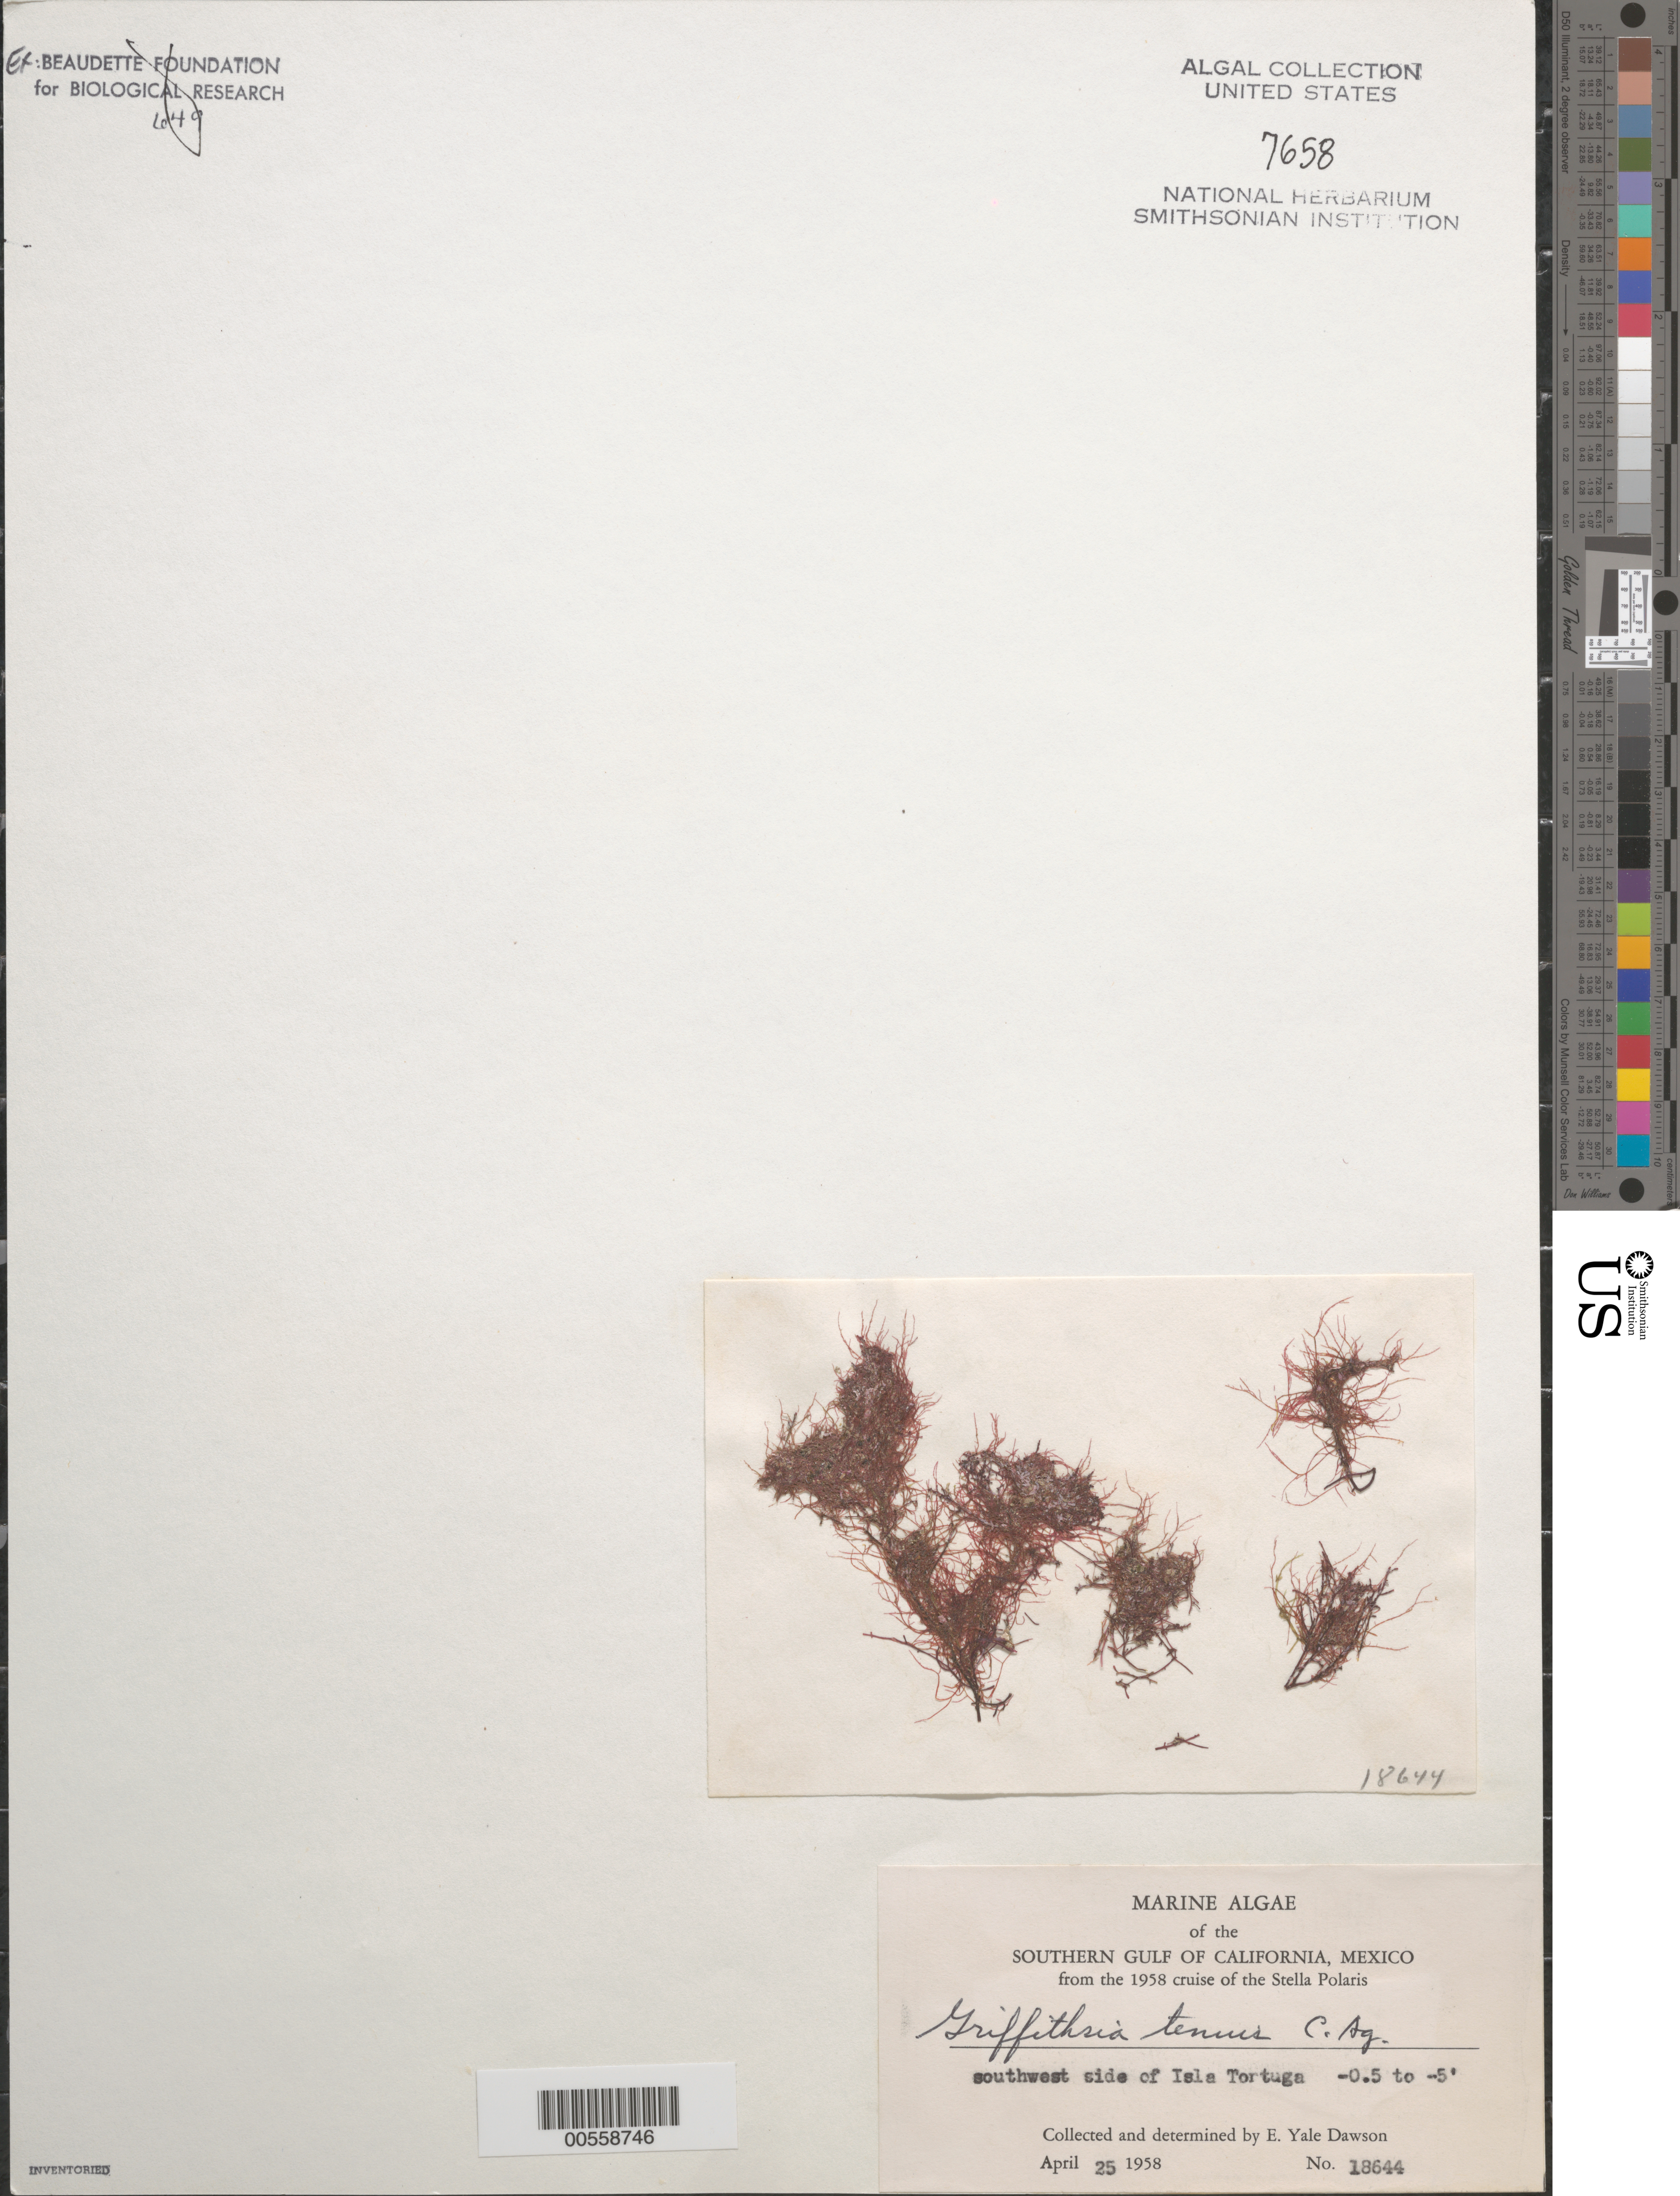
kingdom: Plantae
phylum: Rhodophyta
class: Florideophyceae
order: Ceramiales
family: Wrangeliaceae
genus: Anotrichium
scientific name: Anotrichium tenue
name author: (C. Agardh) Nägeli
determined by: Algae name updating Project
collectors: E. Y. Dawson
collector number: EYD 18644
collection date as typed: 25 Apr 1958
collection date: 1958-04-25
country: Mexico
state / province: Baja California Sur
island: Isla Tortuga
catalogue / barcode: US 7658